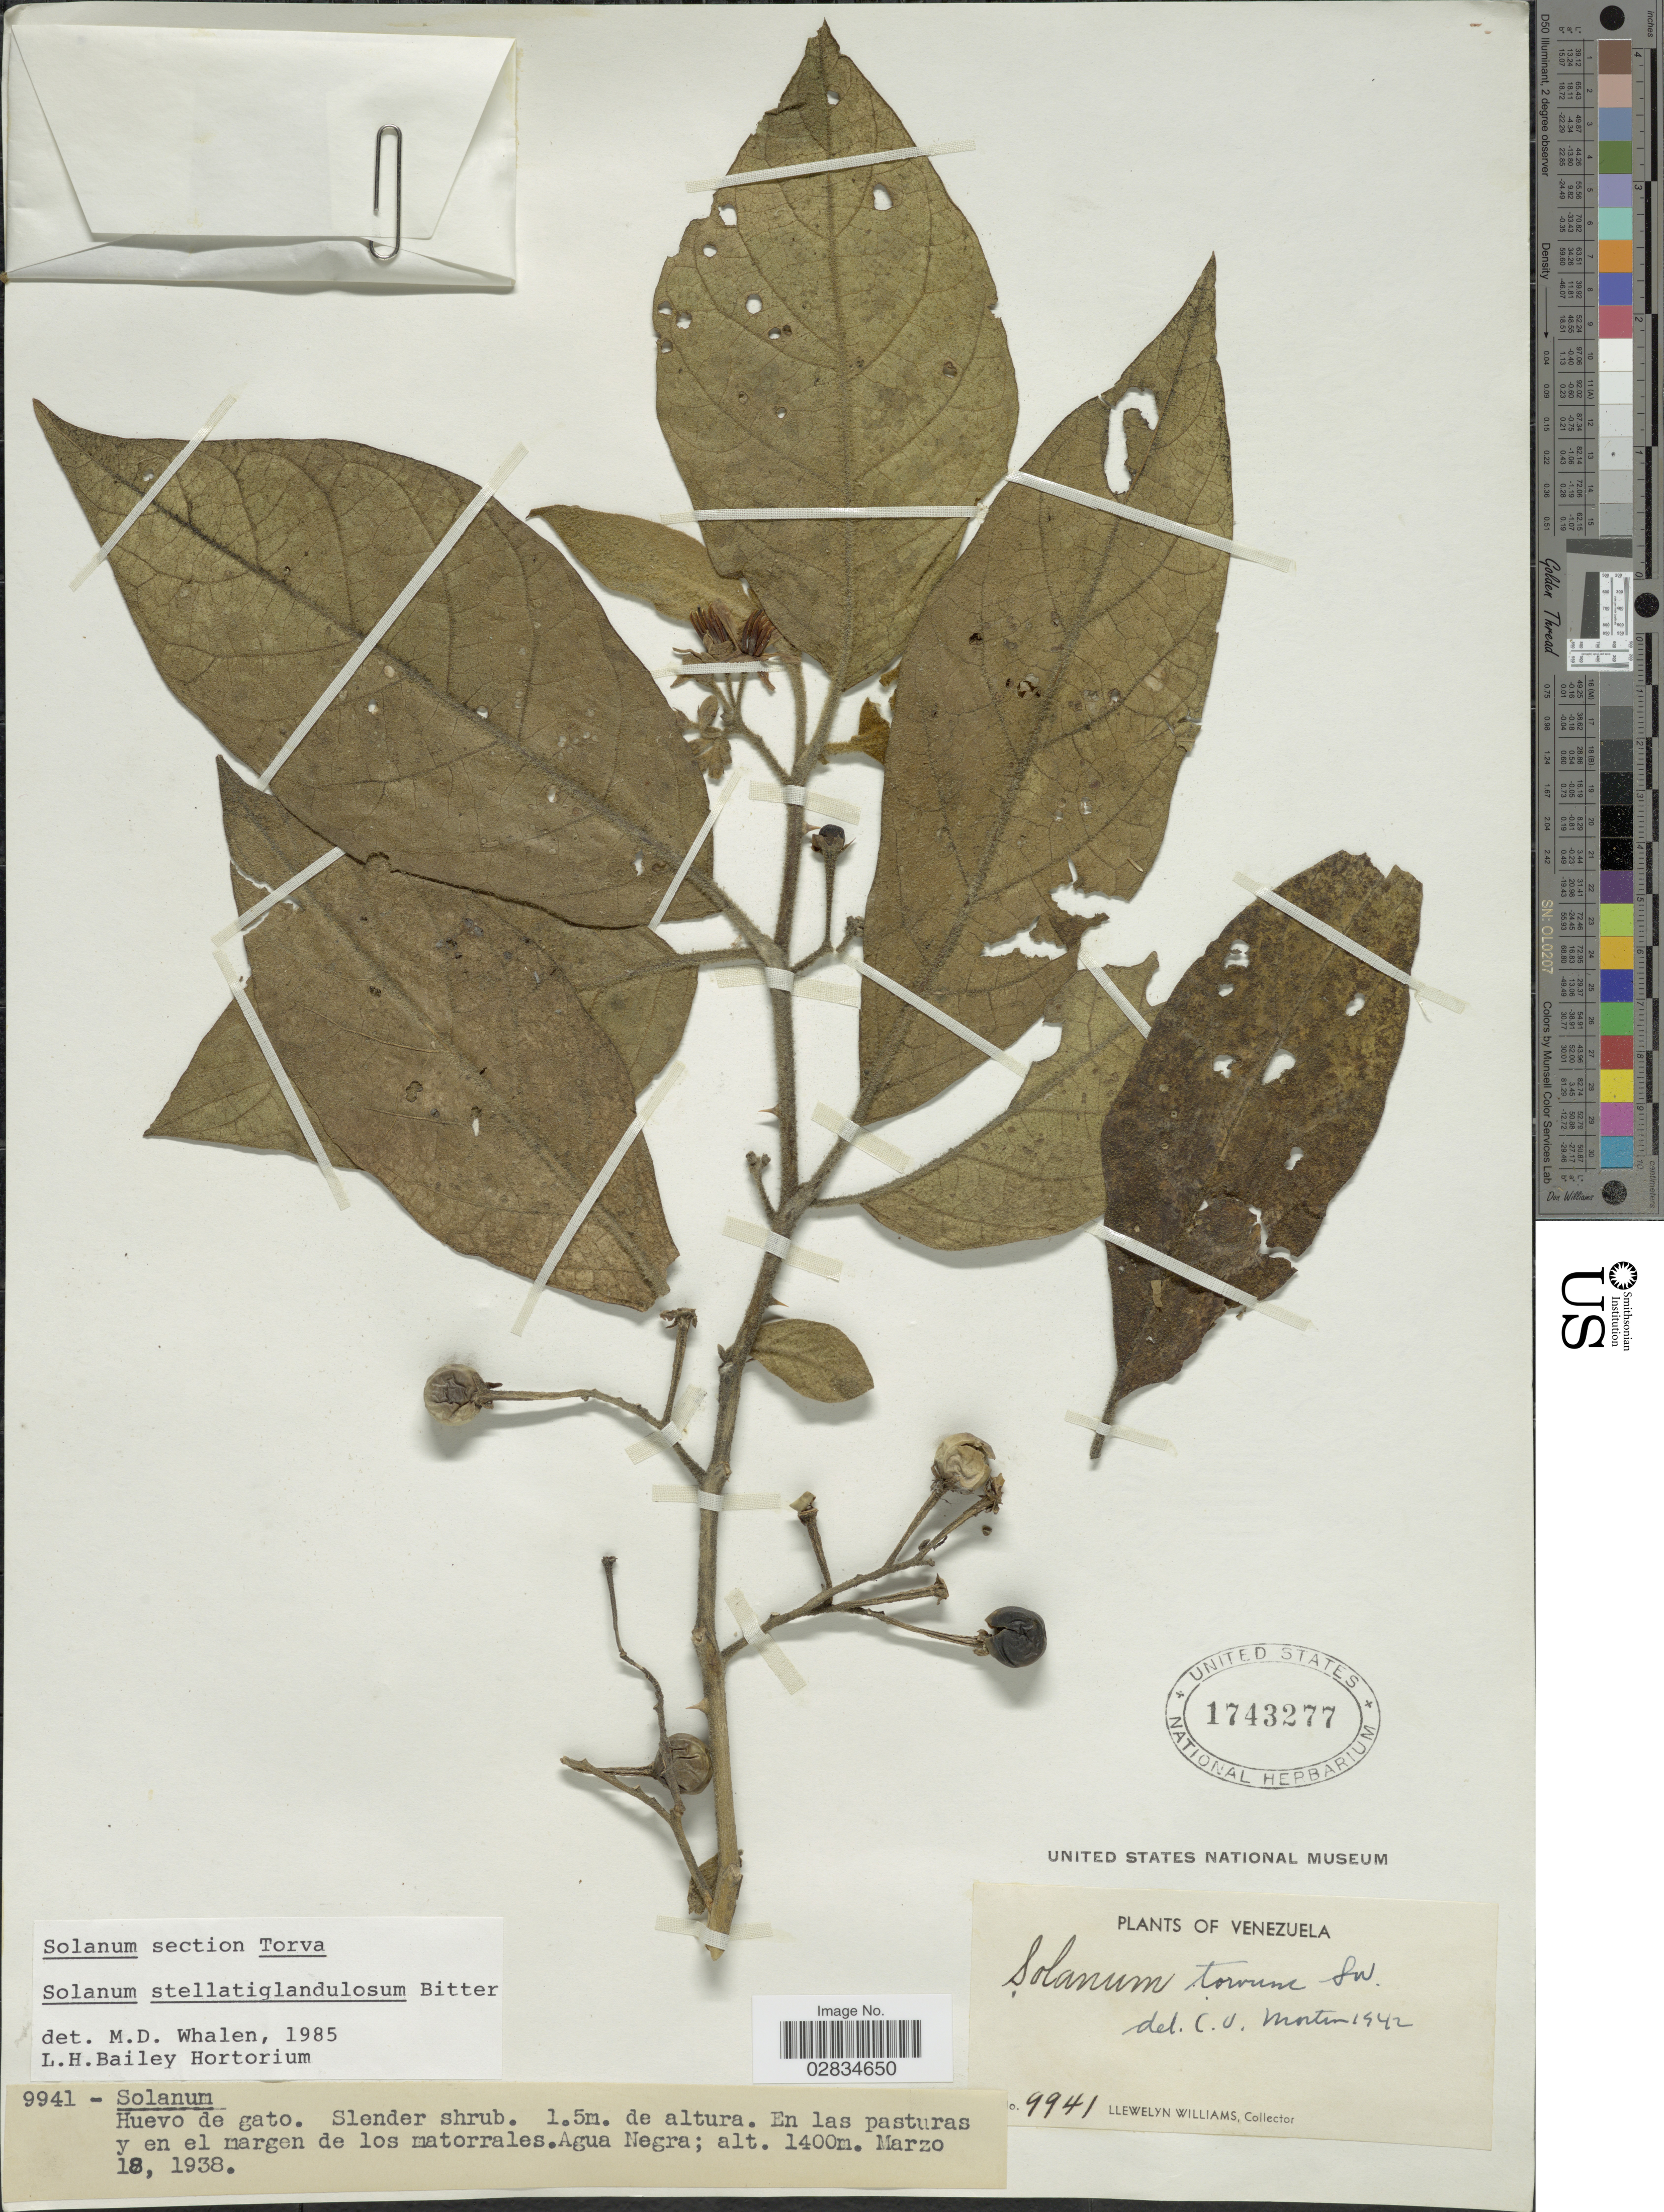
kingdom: Plantae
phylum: Tracheophyta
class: Magnoliopsida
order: Solanales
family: Solanaceae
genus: Solanum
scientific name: Solanum stellatiglandulosum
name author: Bitter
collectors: Ll. Williams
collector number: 9941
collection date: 1938-03-18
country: Venezuela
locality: Agua Negra.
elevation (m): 1400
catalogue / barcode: US 1743277